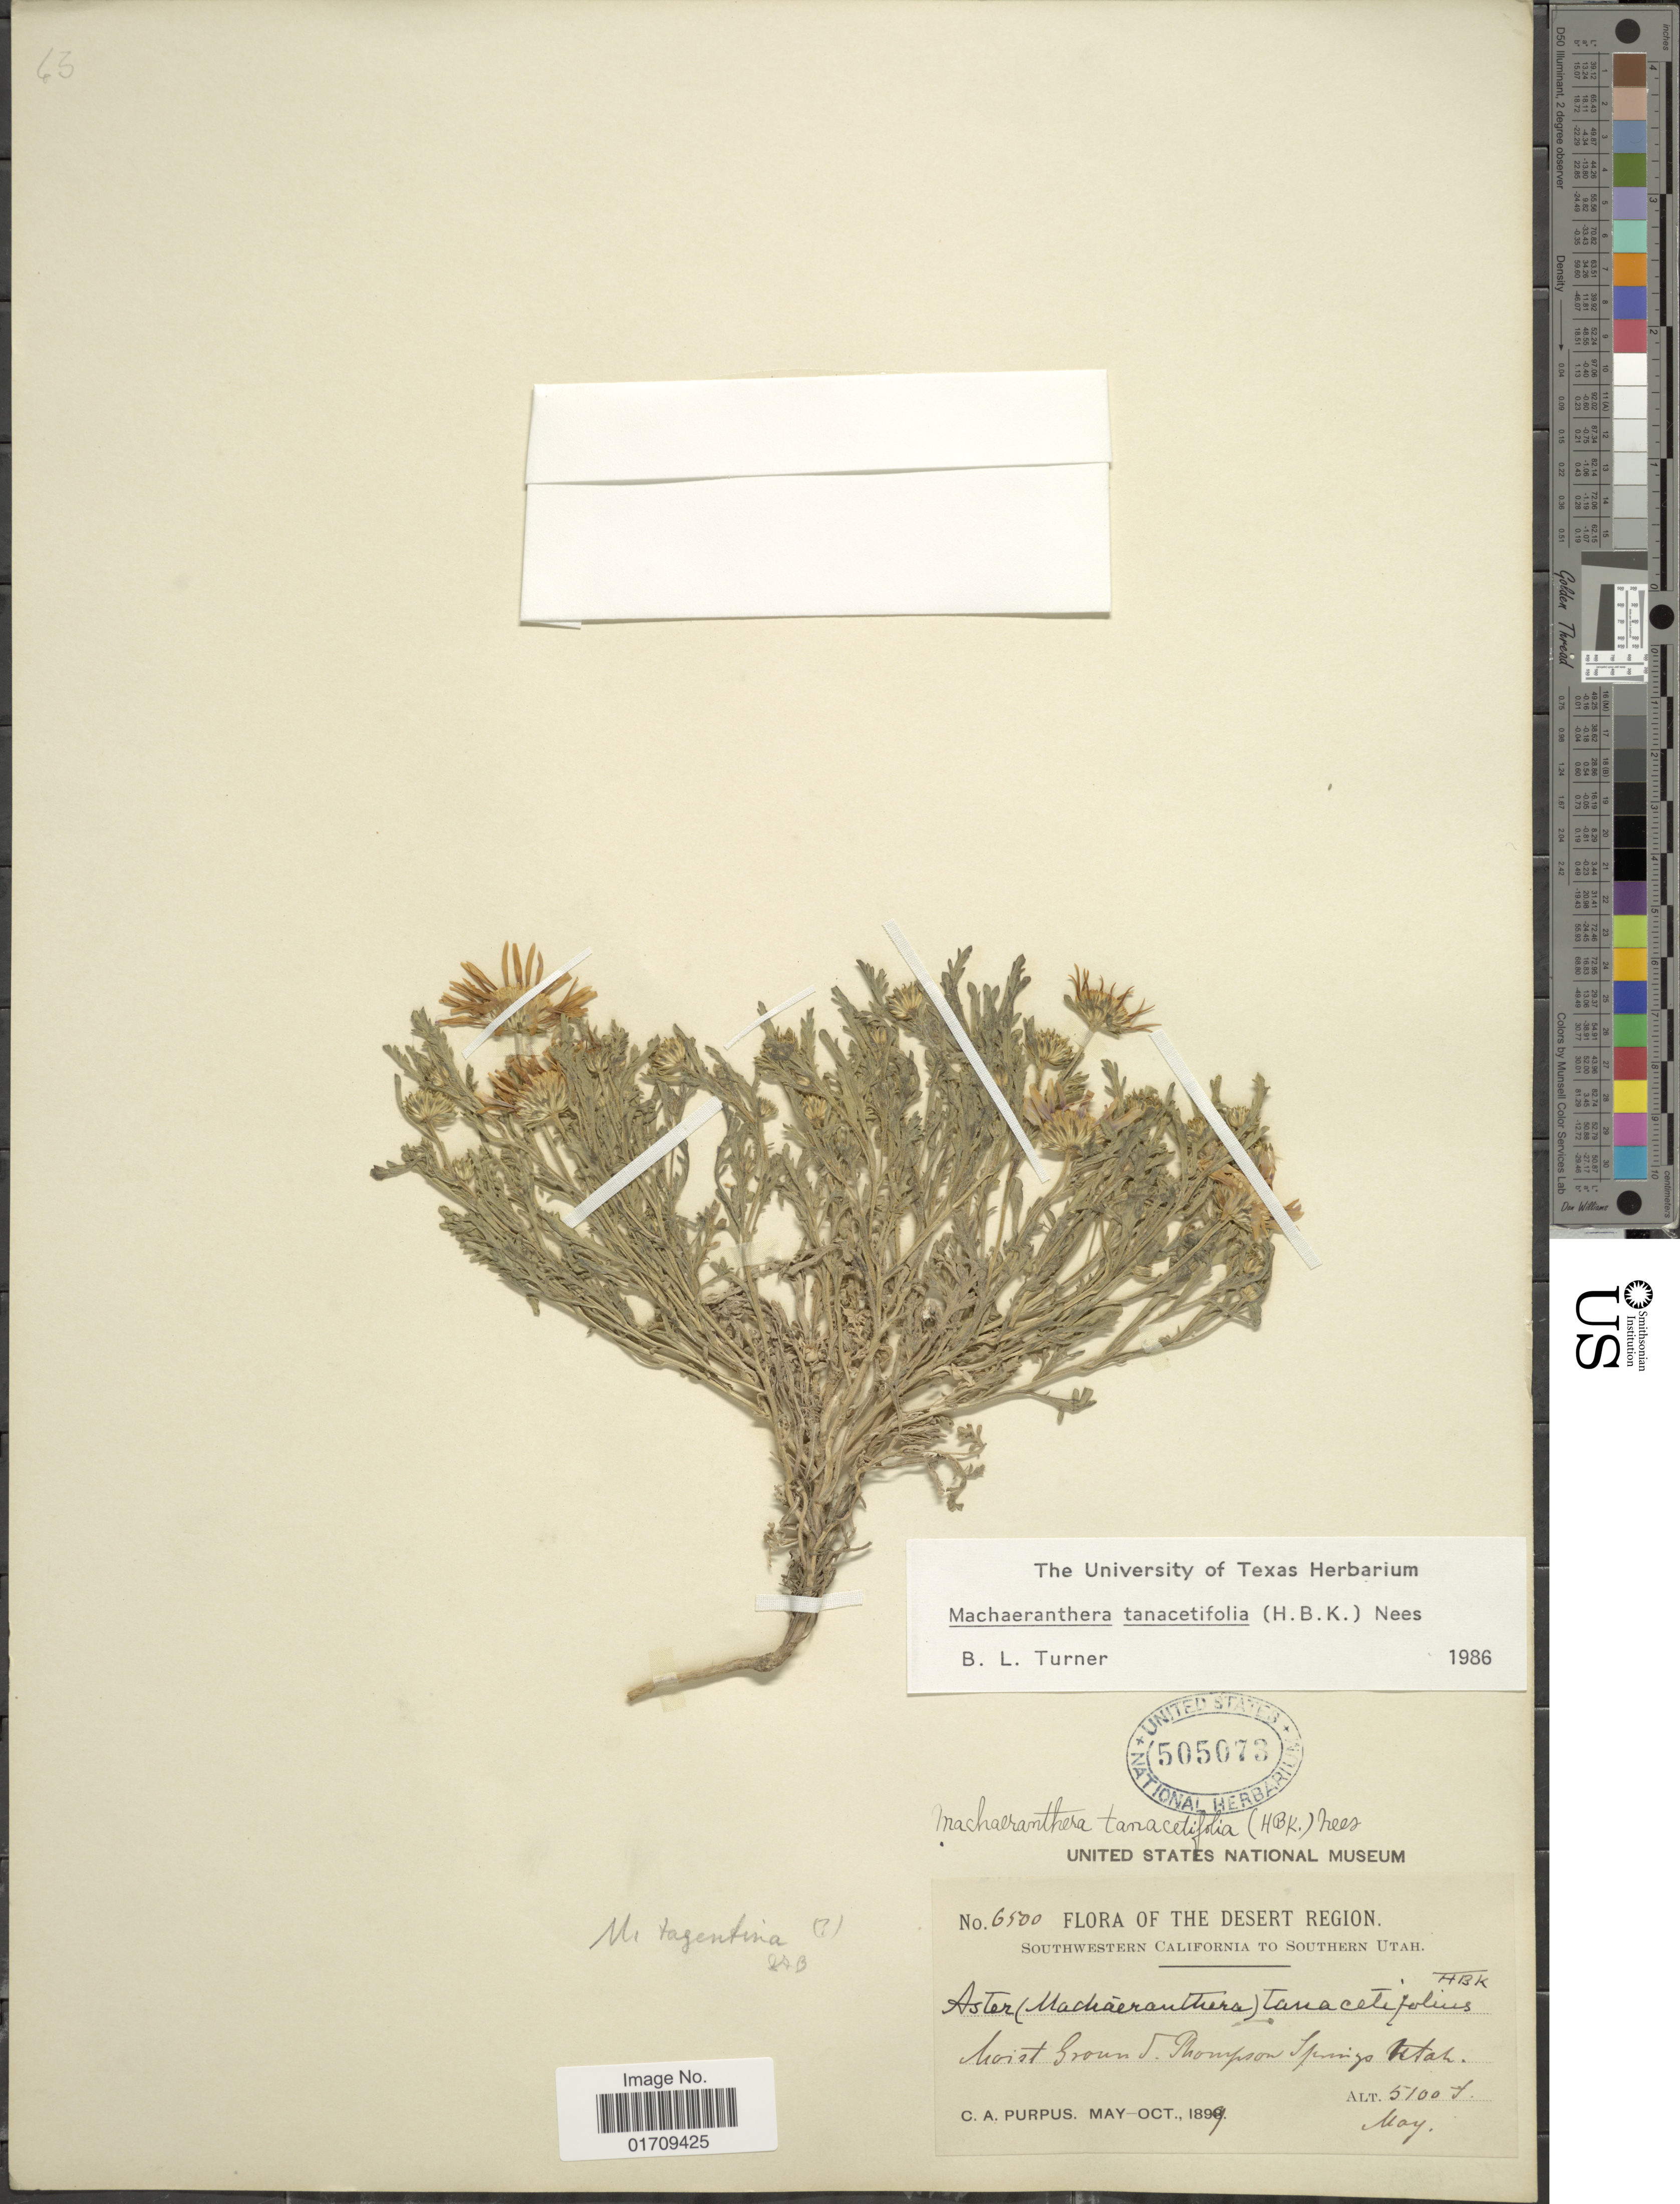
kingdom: Plantae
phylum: Tracheophyta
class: Magnoliopsida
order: Asterales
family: Asteraceae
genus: Machaeranthera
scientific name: Machaeranthera tanacetifolia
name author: (Kunth) Nees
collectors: C. A. Purpus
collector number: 6500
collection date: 1899-05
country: United States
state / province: Utah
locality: The Desert Region, Thompson Springs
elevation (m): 1554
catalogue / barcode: US 505073